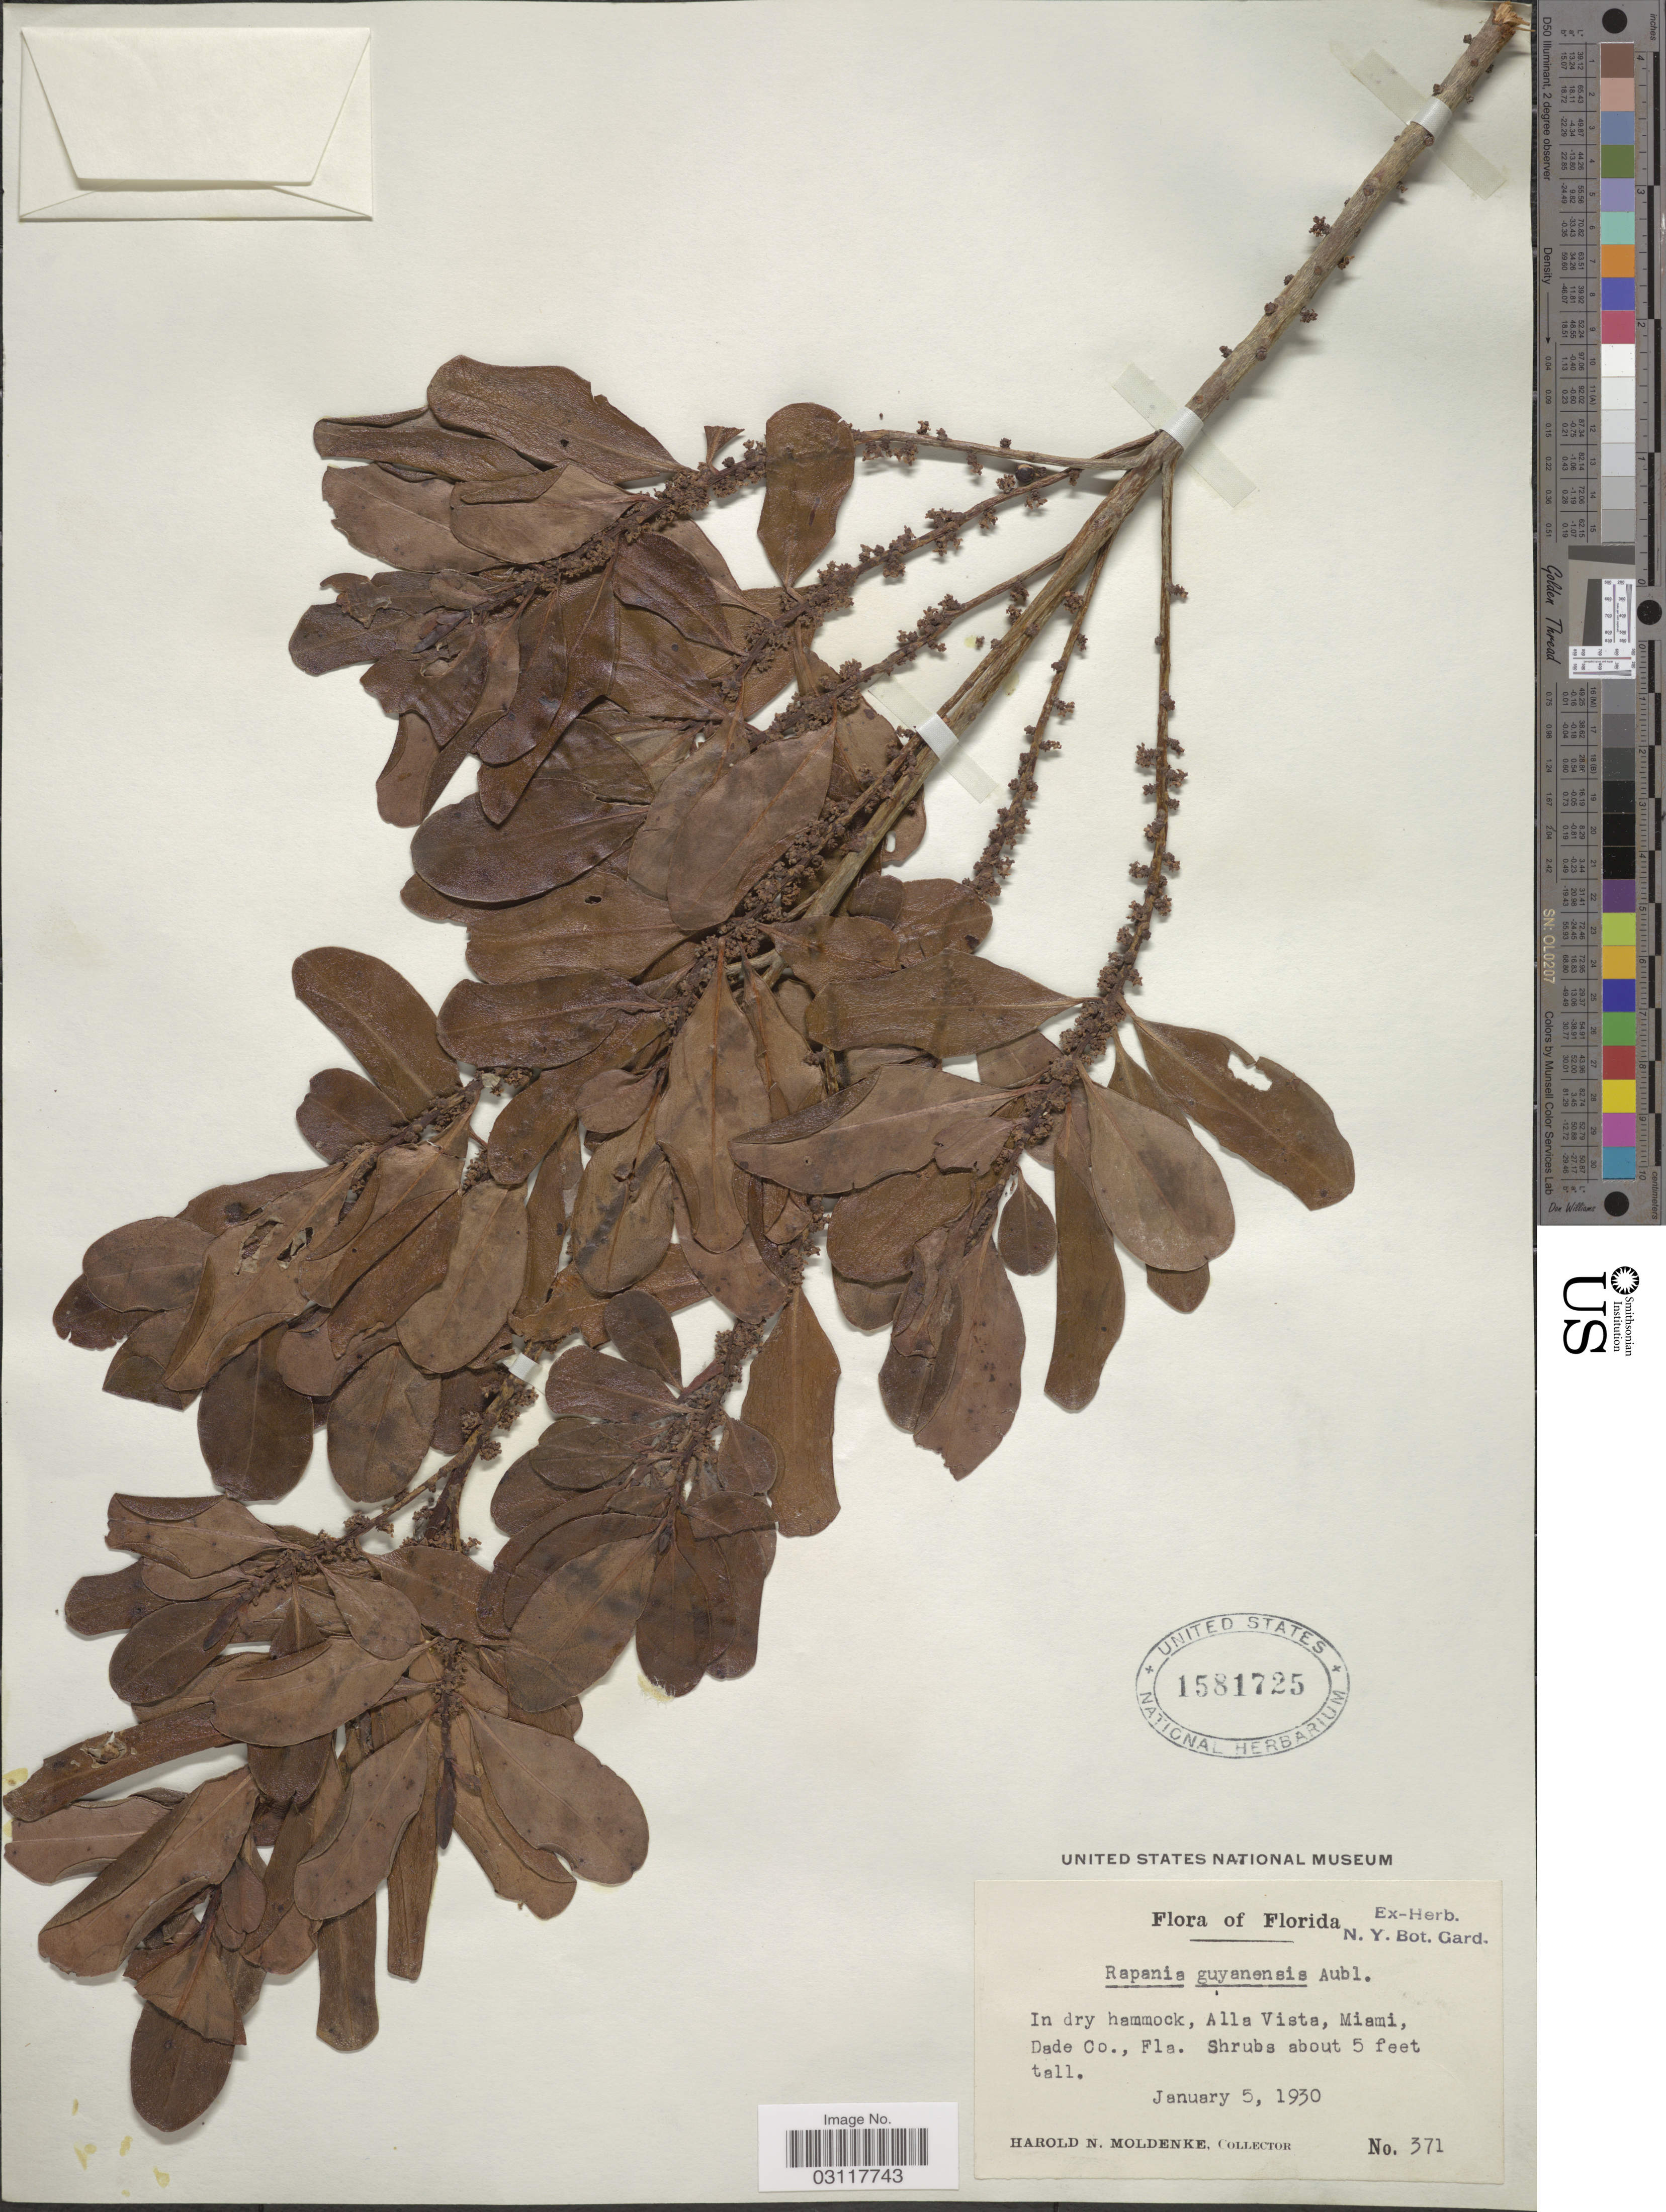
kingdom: Plantae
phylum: Tracheophyta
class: Magnoliopsida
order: Ericales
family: Primulaceae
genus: Rapanea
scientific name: Rapanea guianensis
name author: Aubl.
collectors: H. N. Moldenke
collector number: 371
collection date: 1930-01-05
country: United States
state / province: Florida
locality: In dry hammock, Alla Vista, Miami, Dade Co.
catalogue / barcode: US 1581725